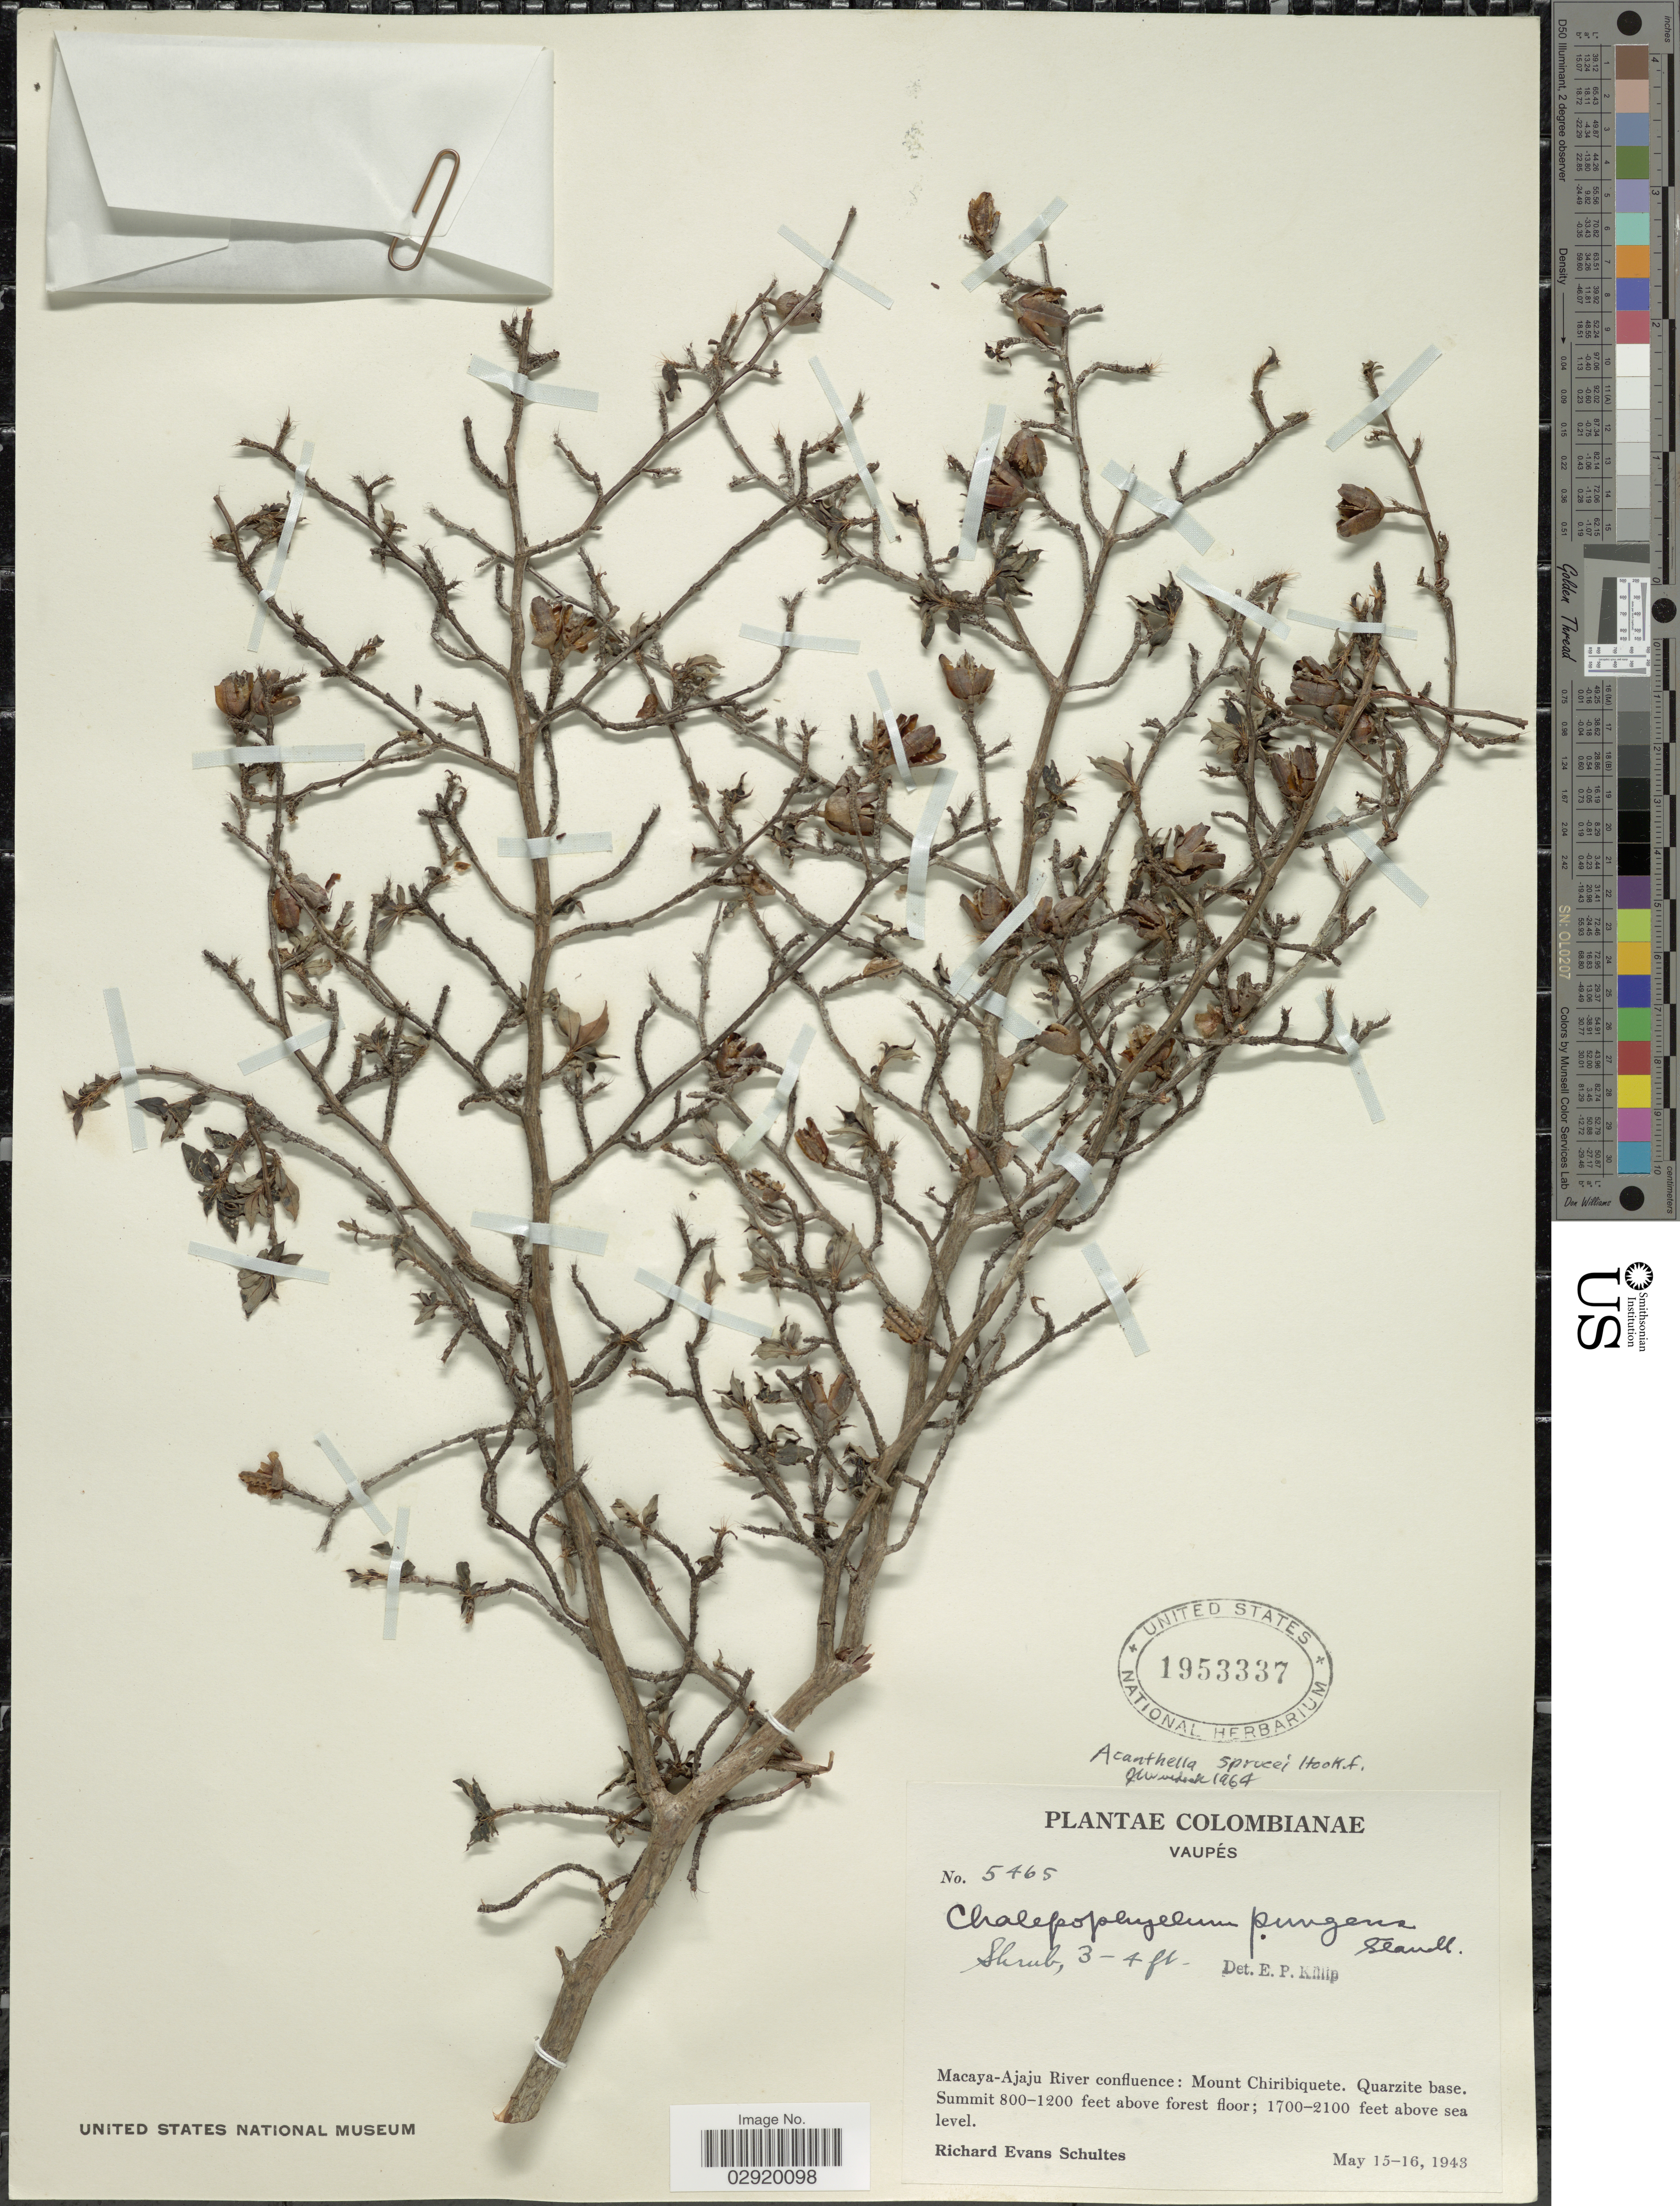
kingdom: Plantae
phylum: Tracheophyta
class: Magnoliopsida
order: Myrtales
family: Melastomataceae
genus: Acanthella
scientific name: Acanthella sprucei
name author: Benth. & Hook. f.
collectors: R. E. Schultes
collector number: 5465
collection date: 1943-05-15/1943-05-16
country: Colombia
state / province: Vaupés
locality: Macaya-Ajaju River confluence: Mount Chiribiquete. Quartzite base. Summit.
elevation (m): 518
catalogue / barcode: US 1953337